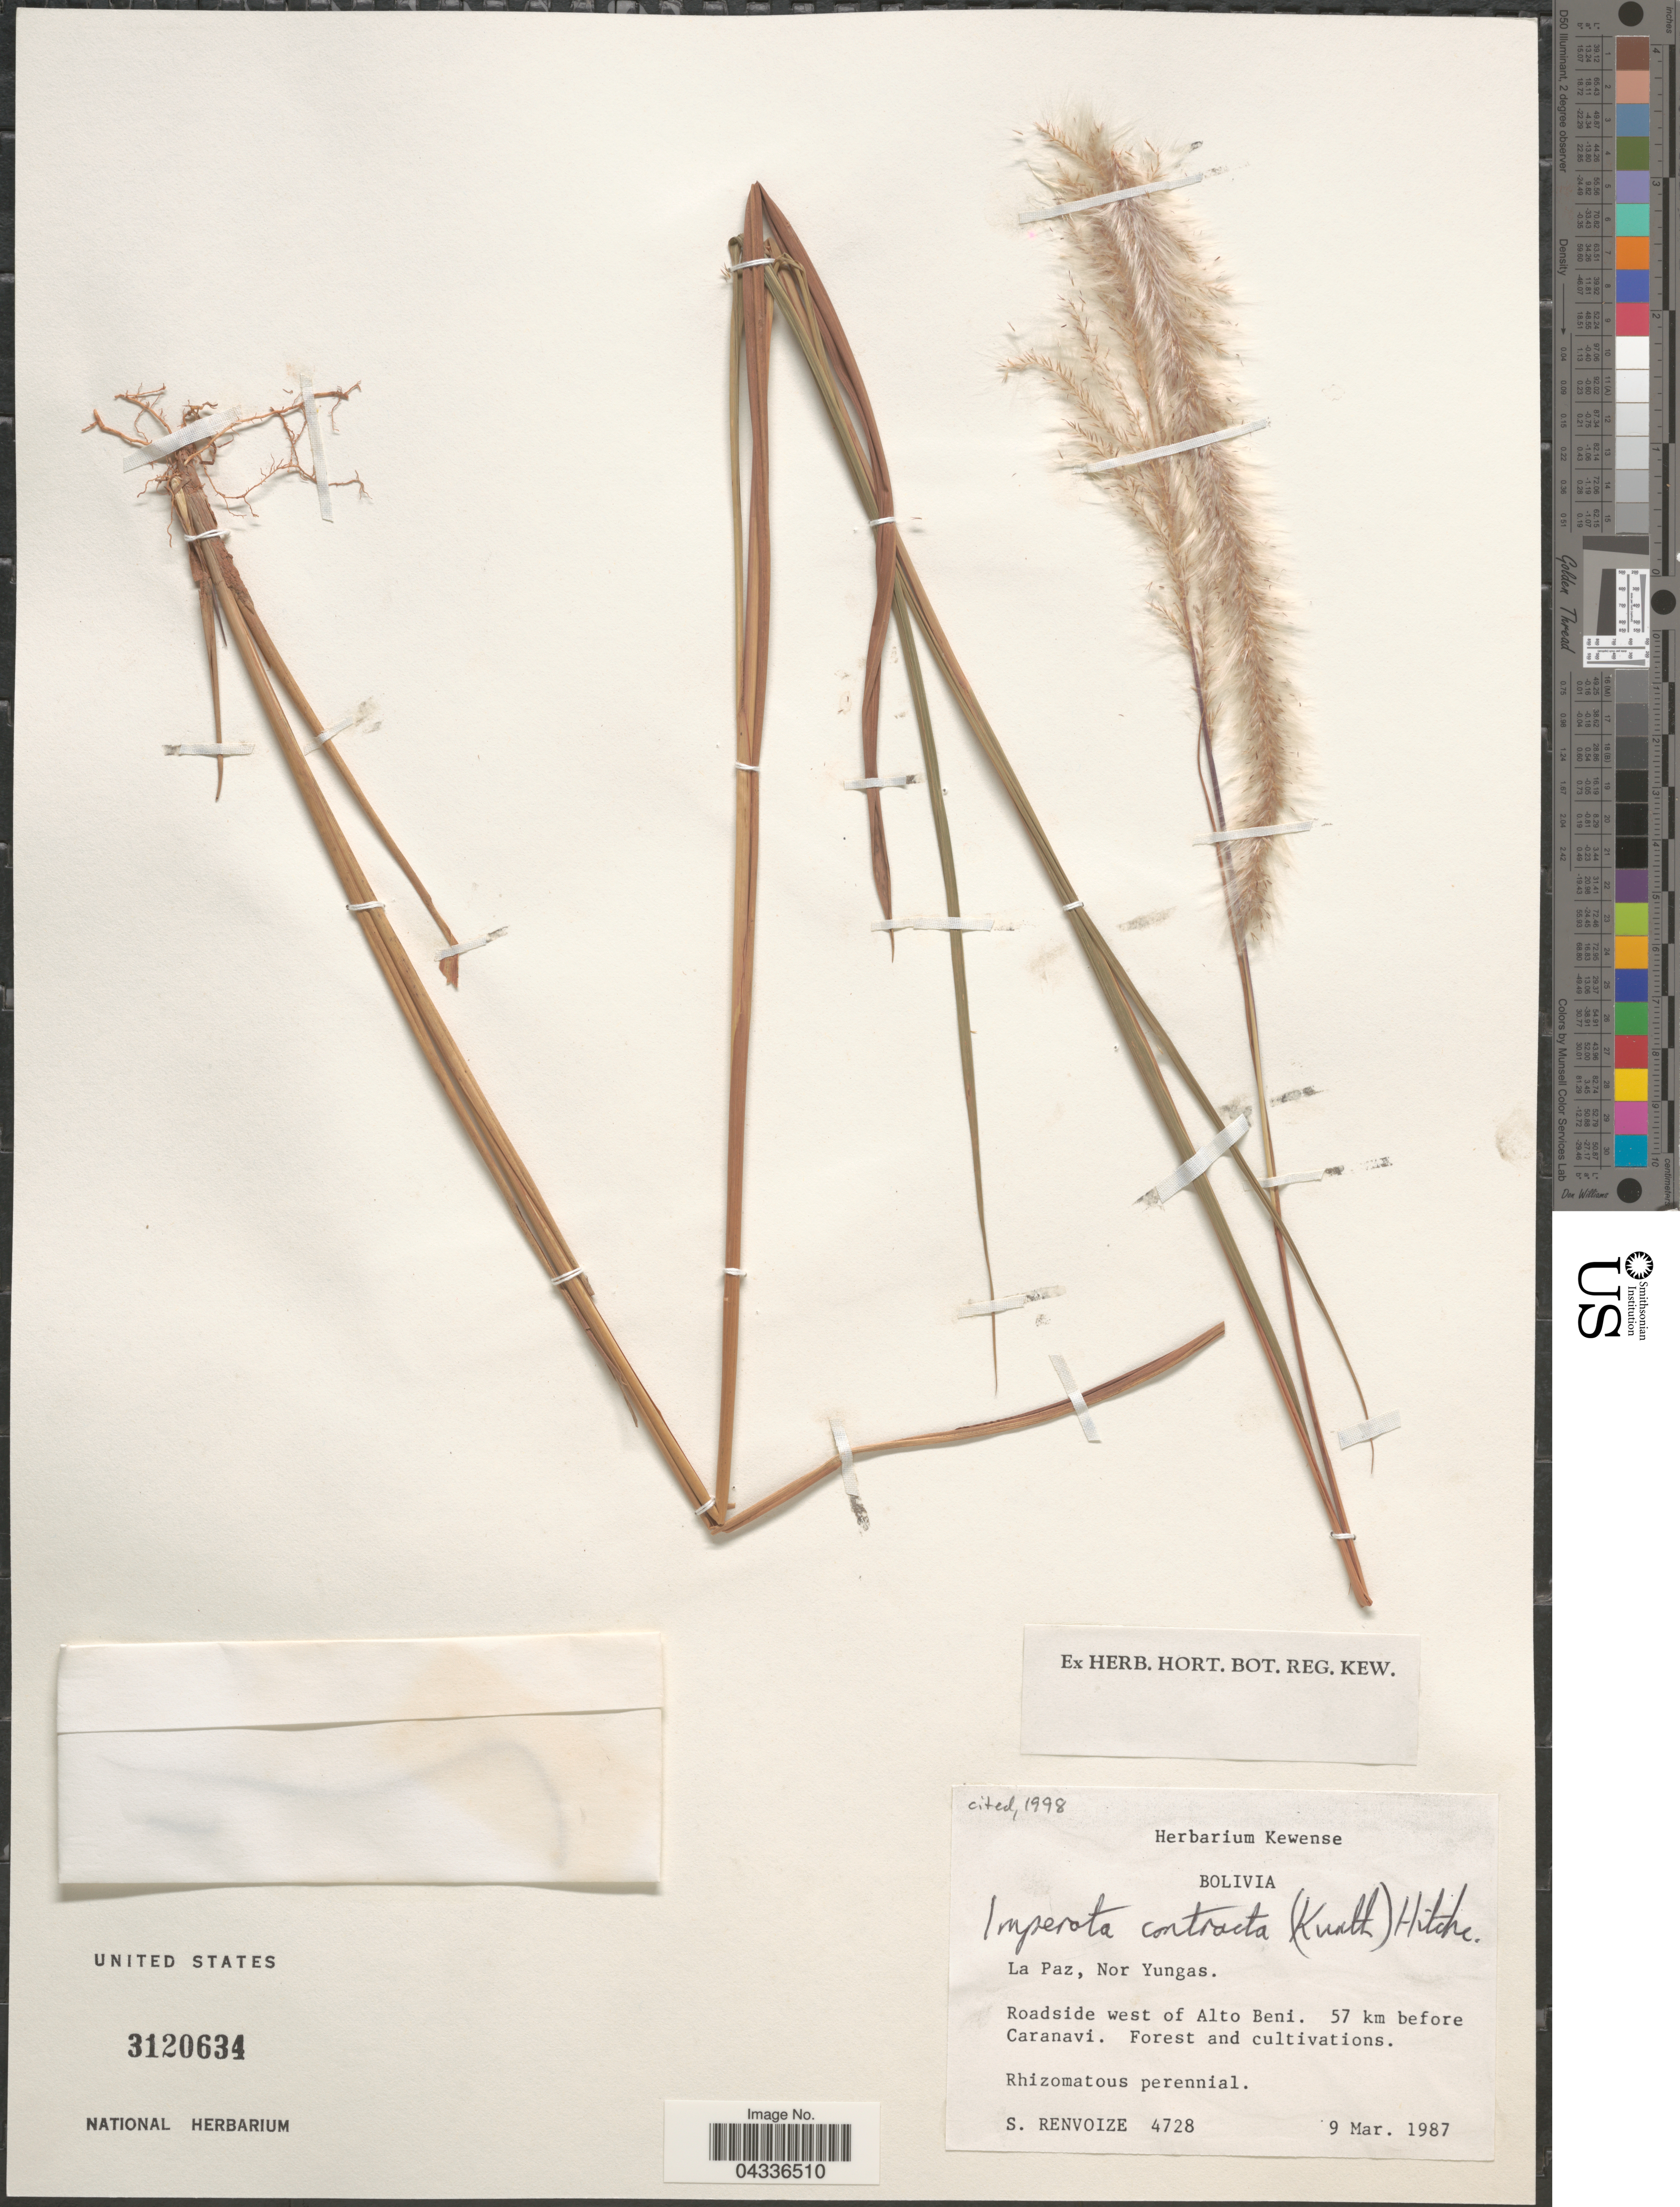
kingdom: Plantae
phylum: Tracheophyta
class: Liliopsida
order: Poales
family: Poaceae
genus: Imperata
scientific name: Imperata contracta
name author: (Kunth) Hitchc.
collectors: S. A. Renvoize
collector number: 4728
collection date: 1987-03-09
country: Bolivia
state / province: La Paz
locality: Nor Yungas. Roadside west of Alto Beni. 57 km before Caranavi.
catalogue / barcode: US 3120634